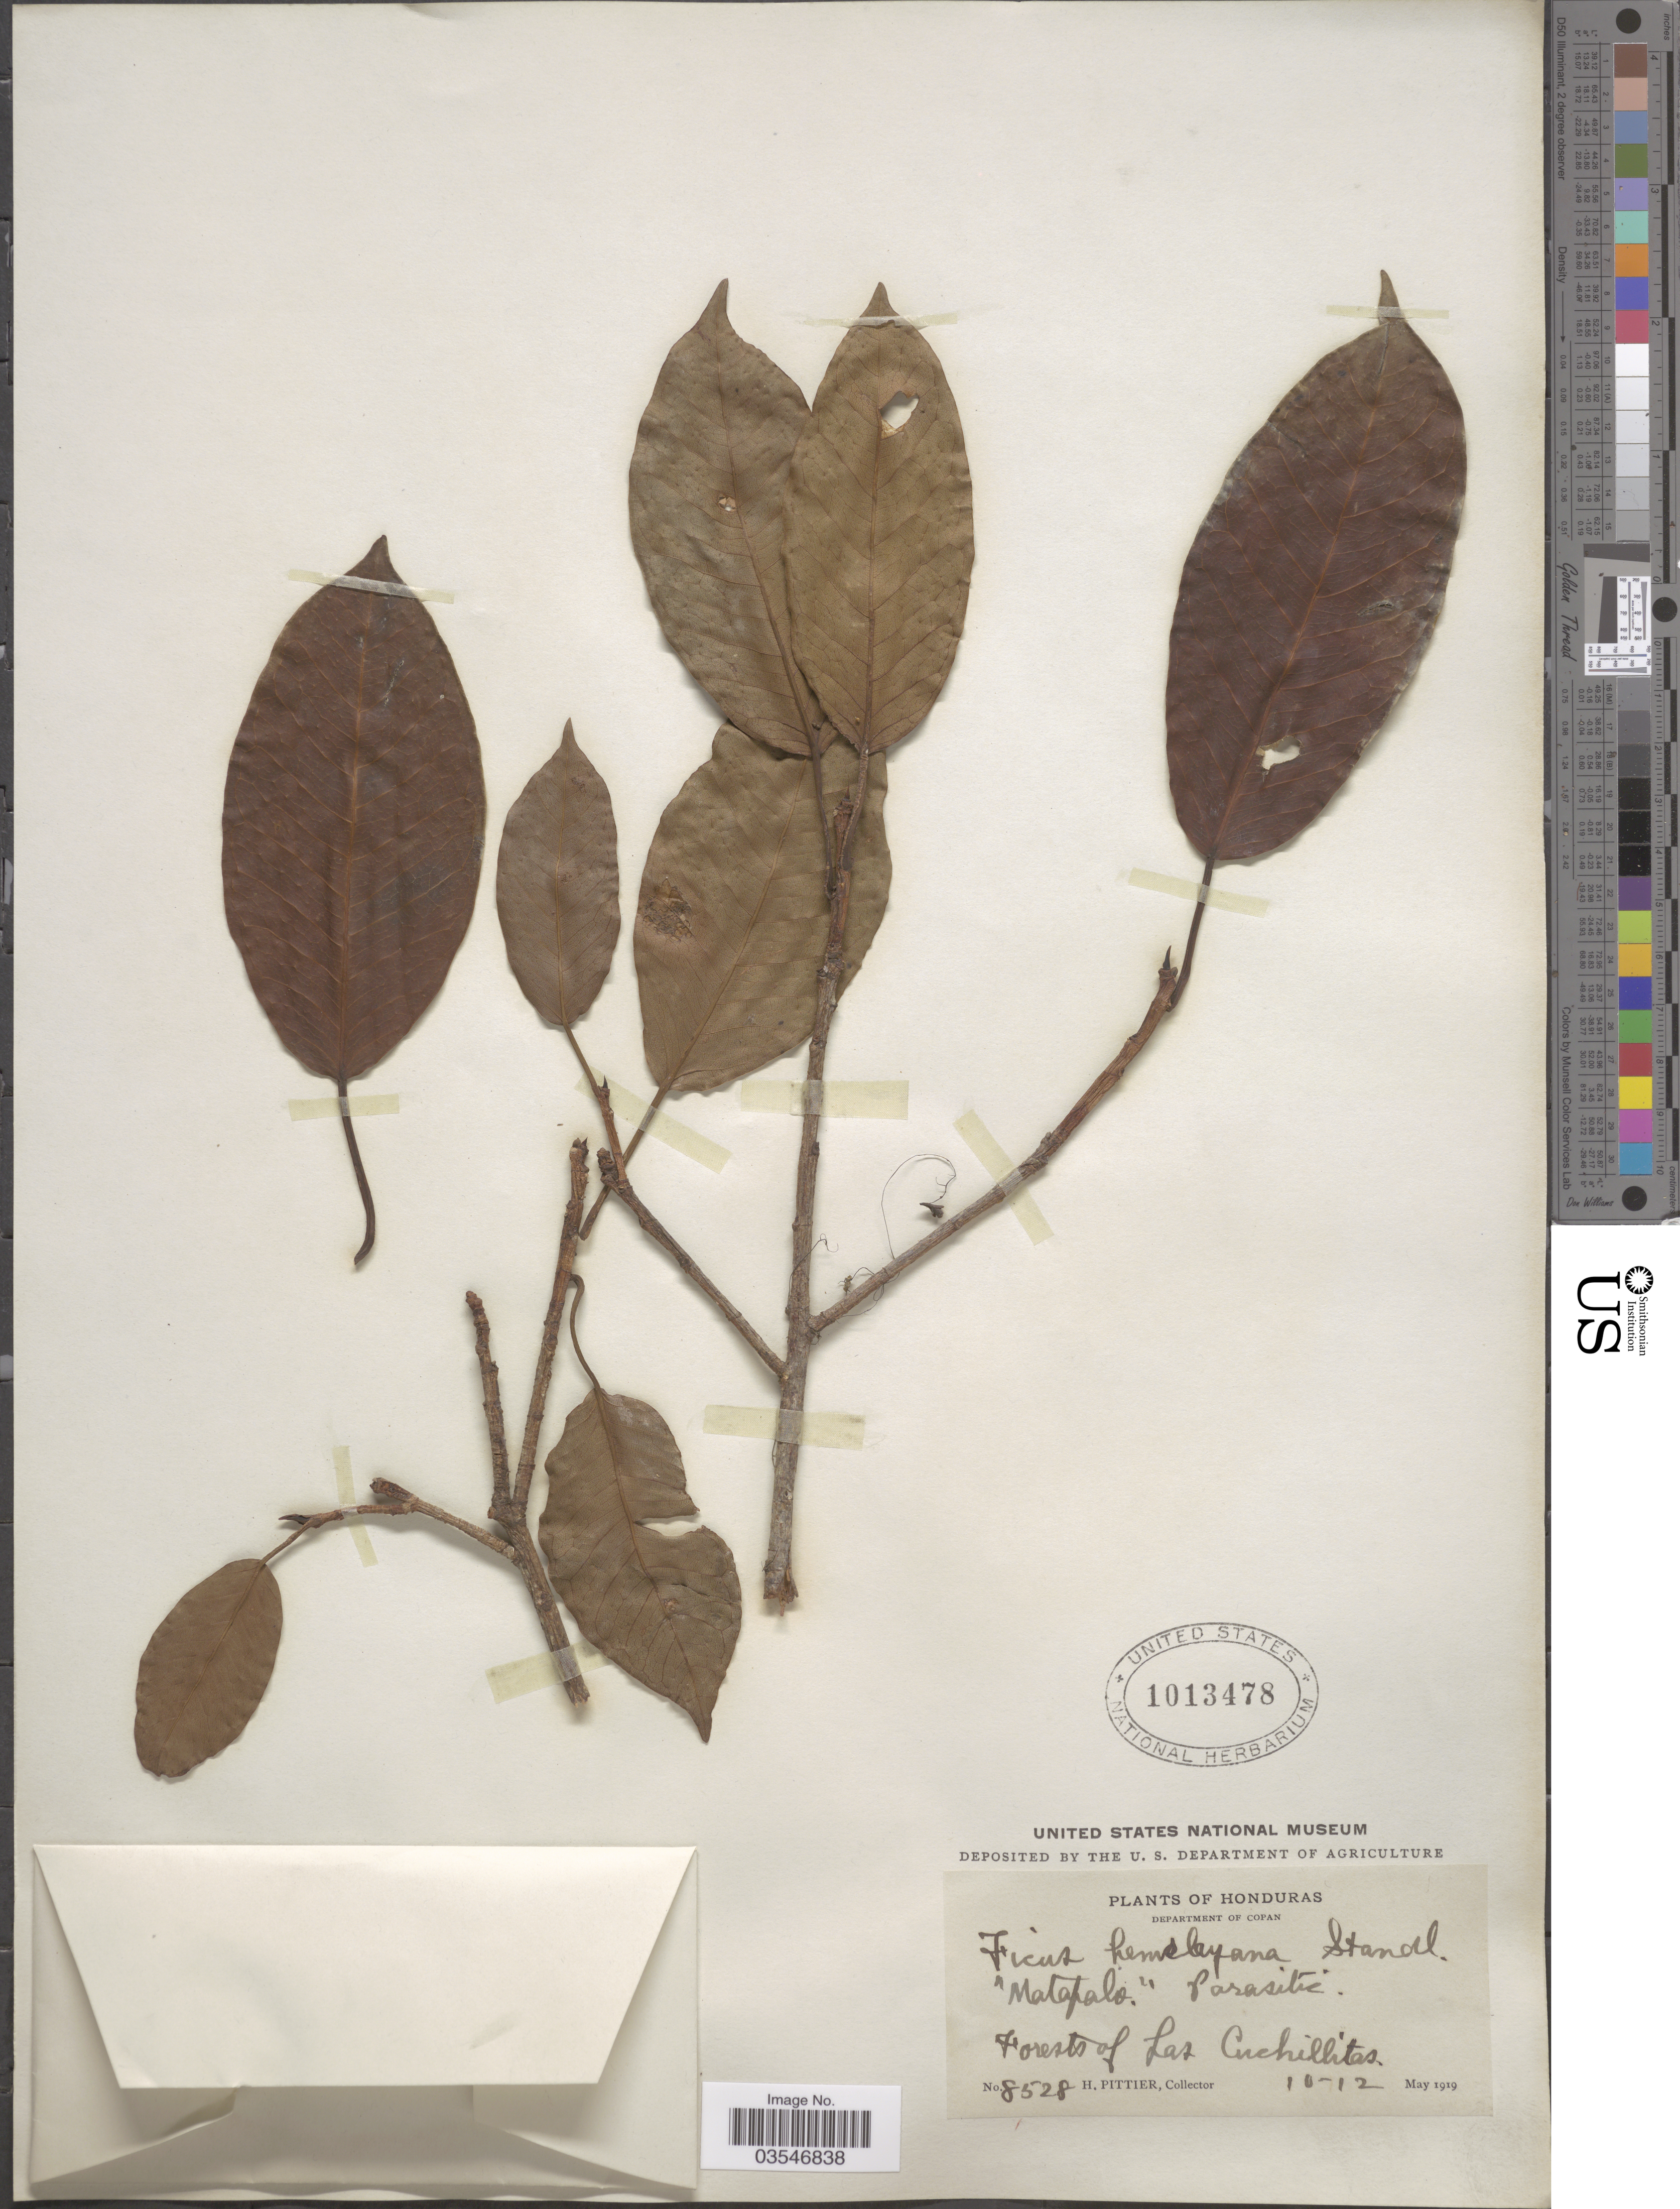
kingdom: Plantae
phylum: Tracheophyta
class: Magnoliopsida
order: Rosales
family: Moraceae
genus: Ficus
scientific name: Ficus citrifolia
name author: Mill.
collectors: H. F. Pittier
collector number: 8528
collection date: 1919-05-10/1919-05-12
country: Honduras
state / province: Copan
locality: Forests of Las Cuchillitas. Department of Copan.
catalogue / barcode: US 1013478